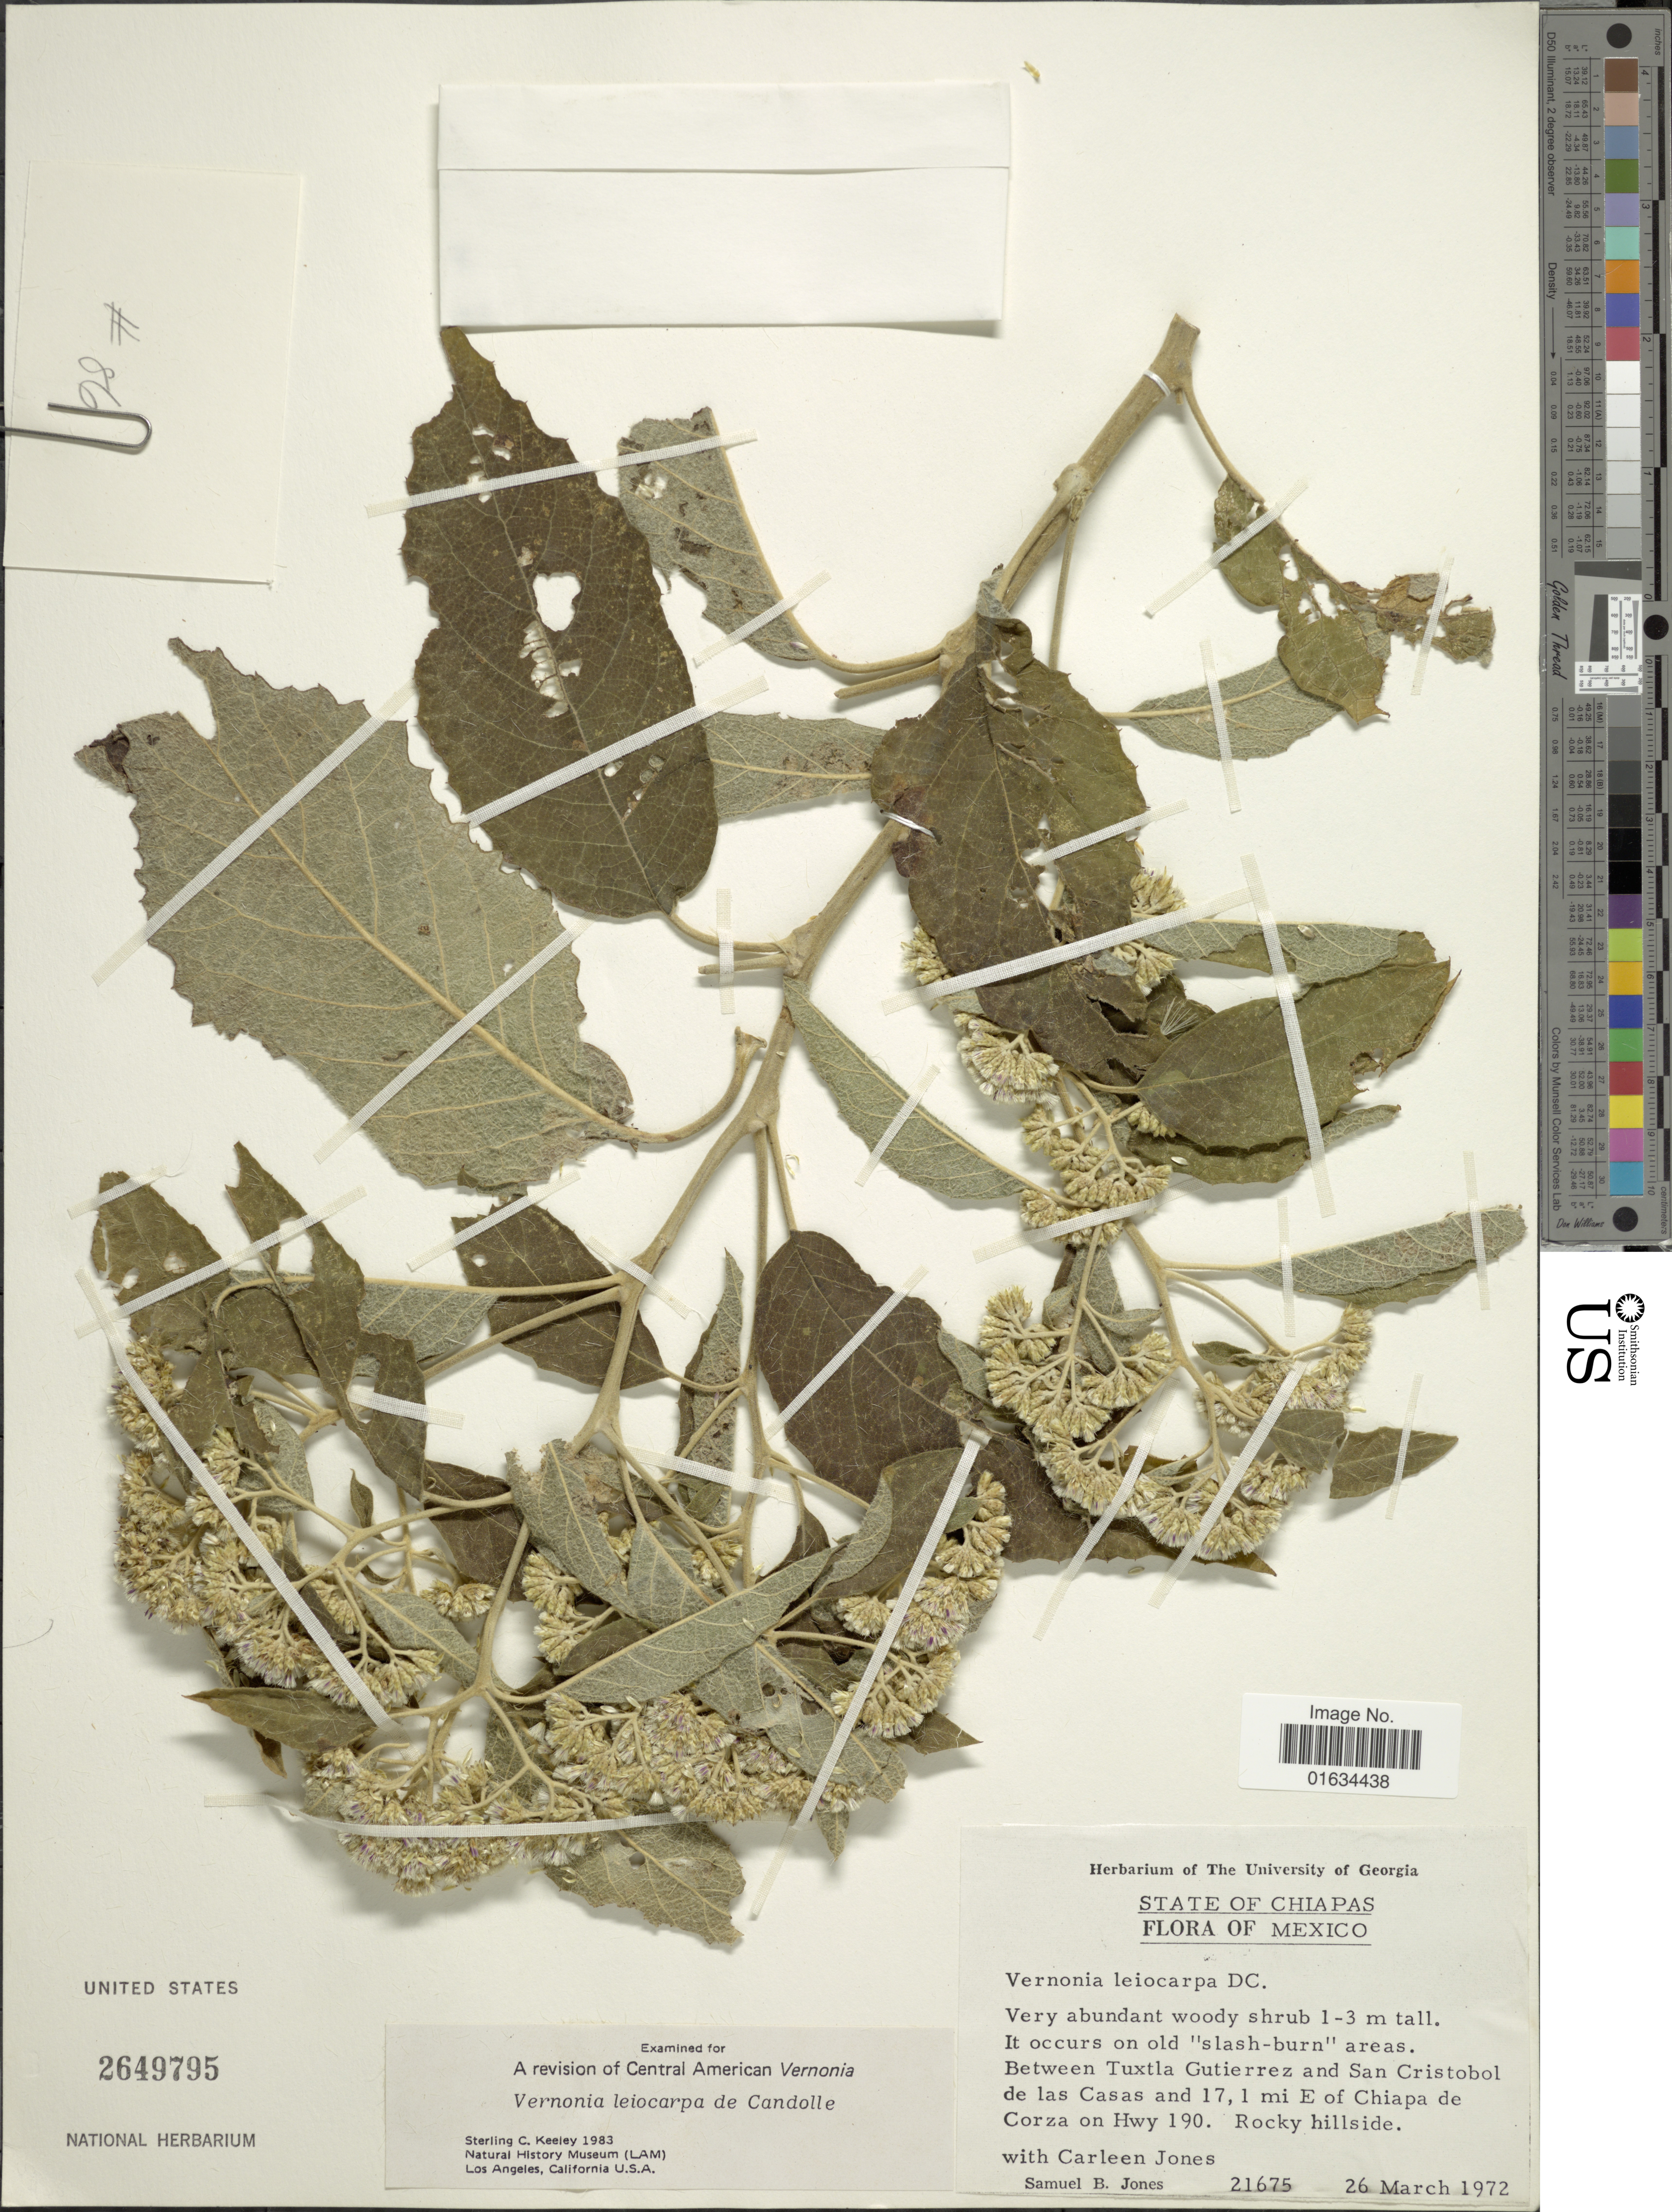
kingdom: Plantae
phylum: Tracheophyta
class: Magnoliopsida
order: Asterales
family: Asteraceae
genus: Eremosis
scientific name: Eremosis leiocarpa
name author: (DC.) Gleason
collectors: S. B. Jones & Carleen Jones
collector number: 21675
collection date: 1972-03-26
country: Mexico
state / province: Chiapas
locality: Between Tuxtla Gutierrez and San Cristobol de las Casas and 17,1 mi E of Chiapa de Corza on Hwy 190, Rocky Hillside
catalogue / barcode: US 2649795